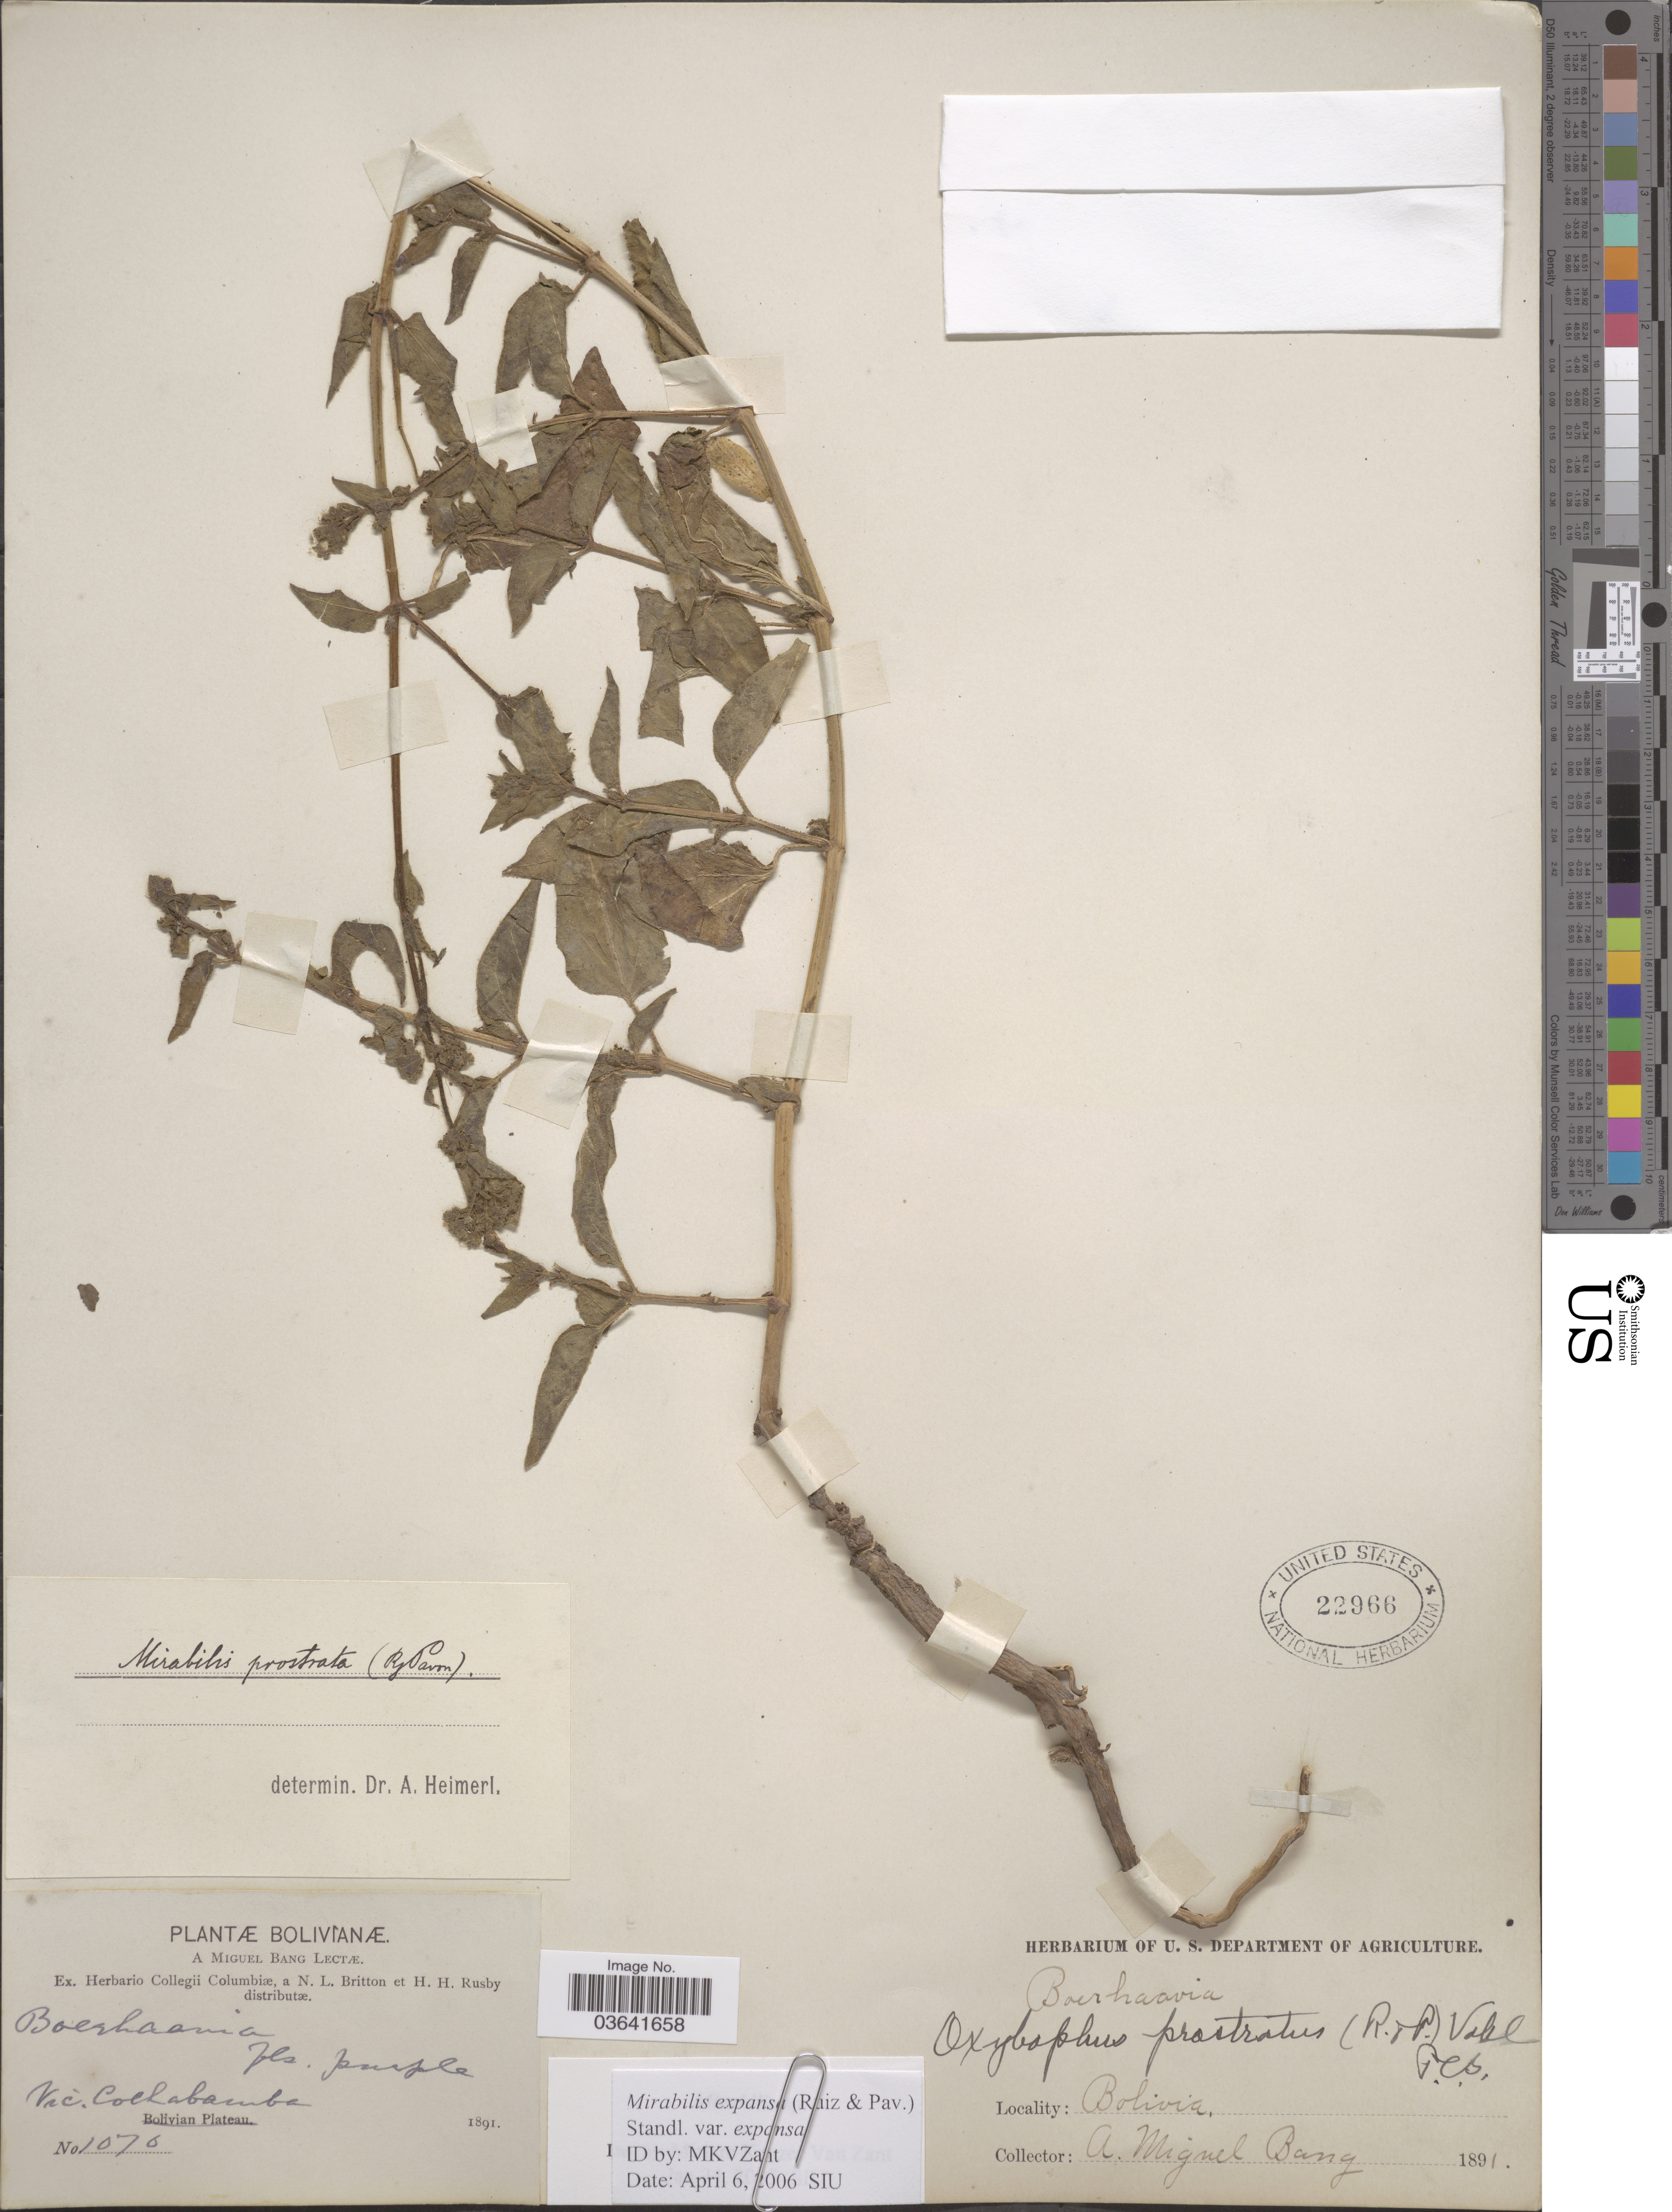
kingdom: Plantae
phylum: Tracheophyta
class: Magnoliopsida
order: Caryophyllales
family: Nyctaginaceae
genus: Mirabilis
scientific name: Mirabilis expansa var. expansa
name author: (Ruiz & Pav.) Standl.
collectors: M. Bang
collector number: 1076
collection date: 1891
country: Bolivia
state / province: Cochabamba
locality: Vic. Cochabamba.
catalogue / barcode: US 22966